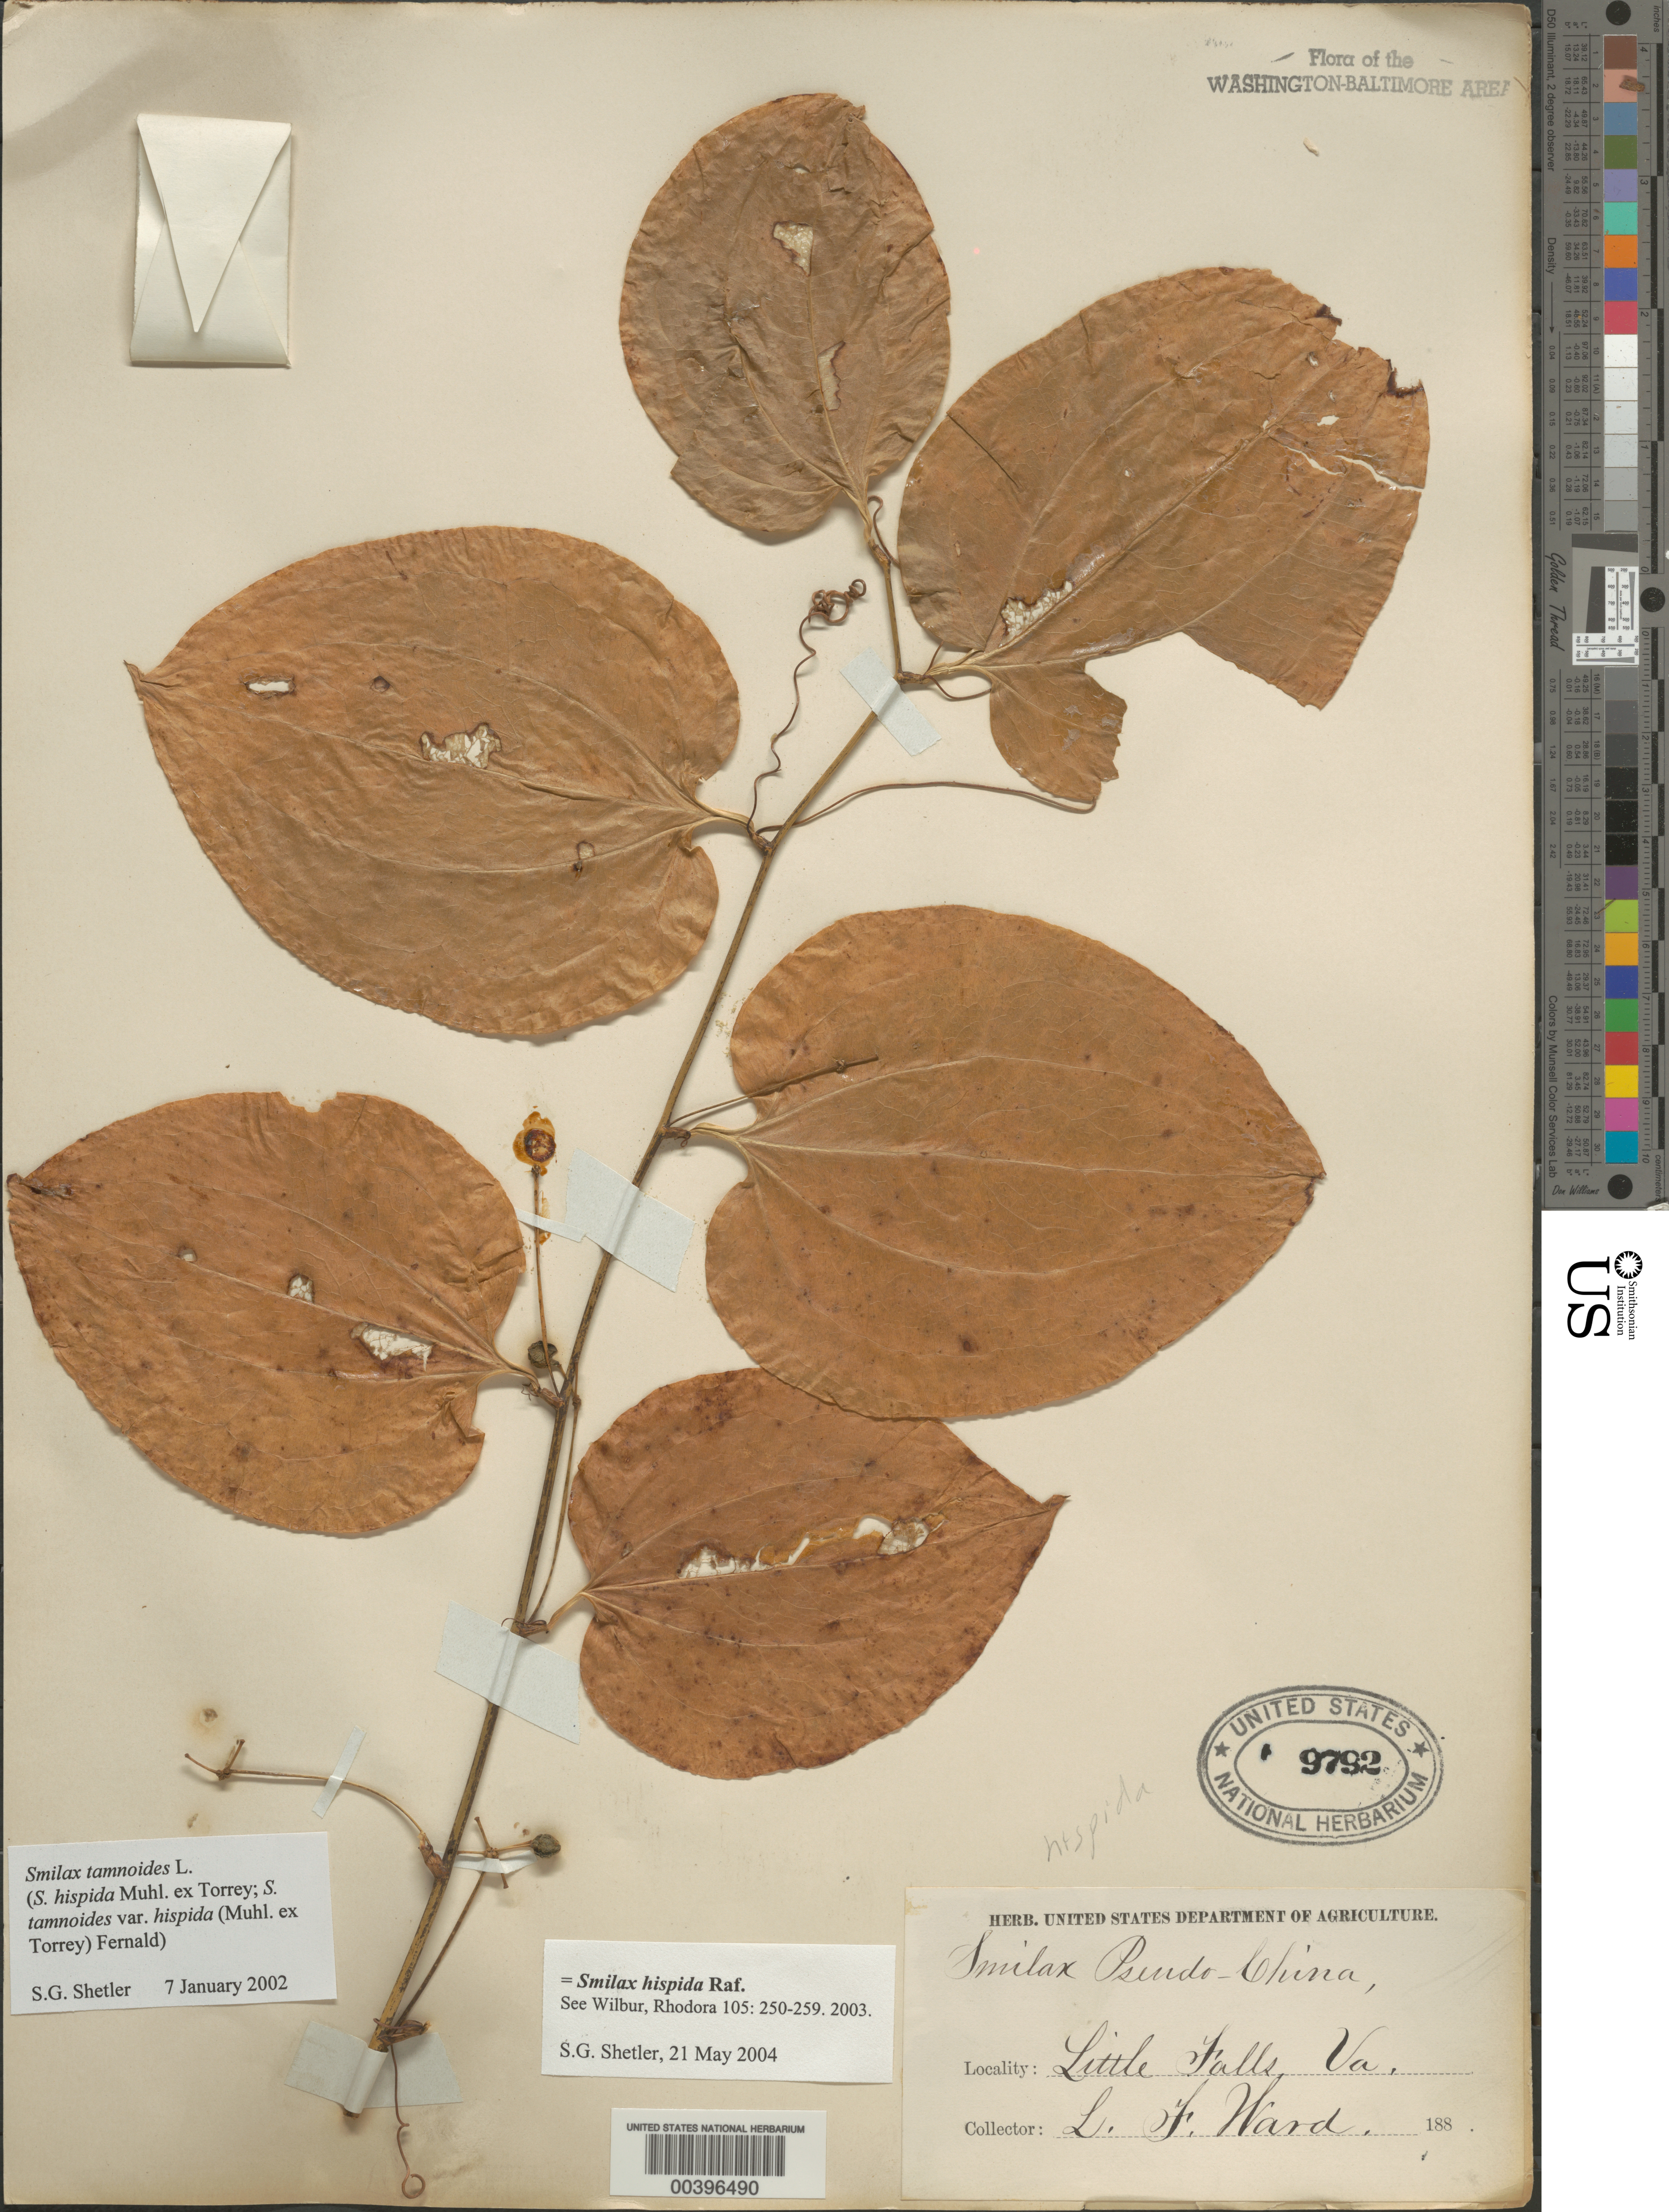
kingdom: Plantae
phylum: Tracheophyta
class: Liliopsida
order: Liliales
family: Smilacaceae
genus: Smilax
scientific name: Smilax hispida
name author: Raf.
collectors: L. F. Ward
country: United States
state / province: Virginia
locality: Little Falls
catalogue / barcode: US 9792